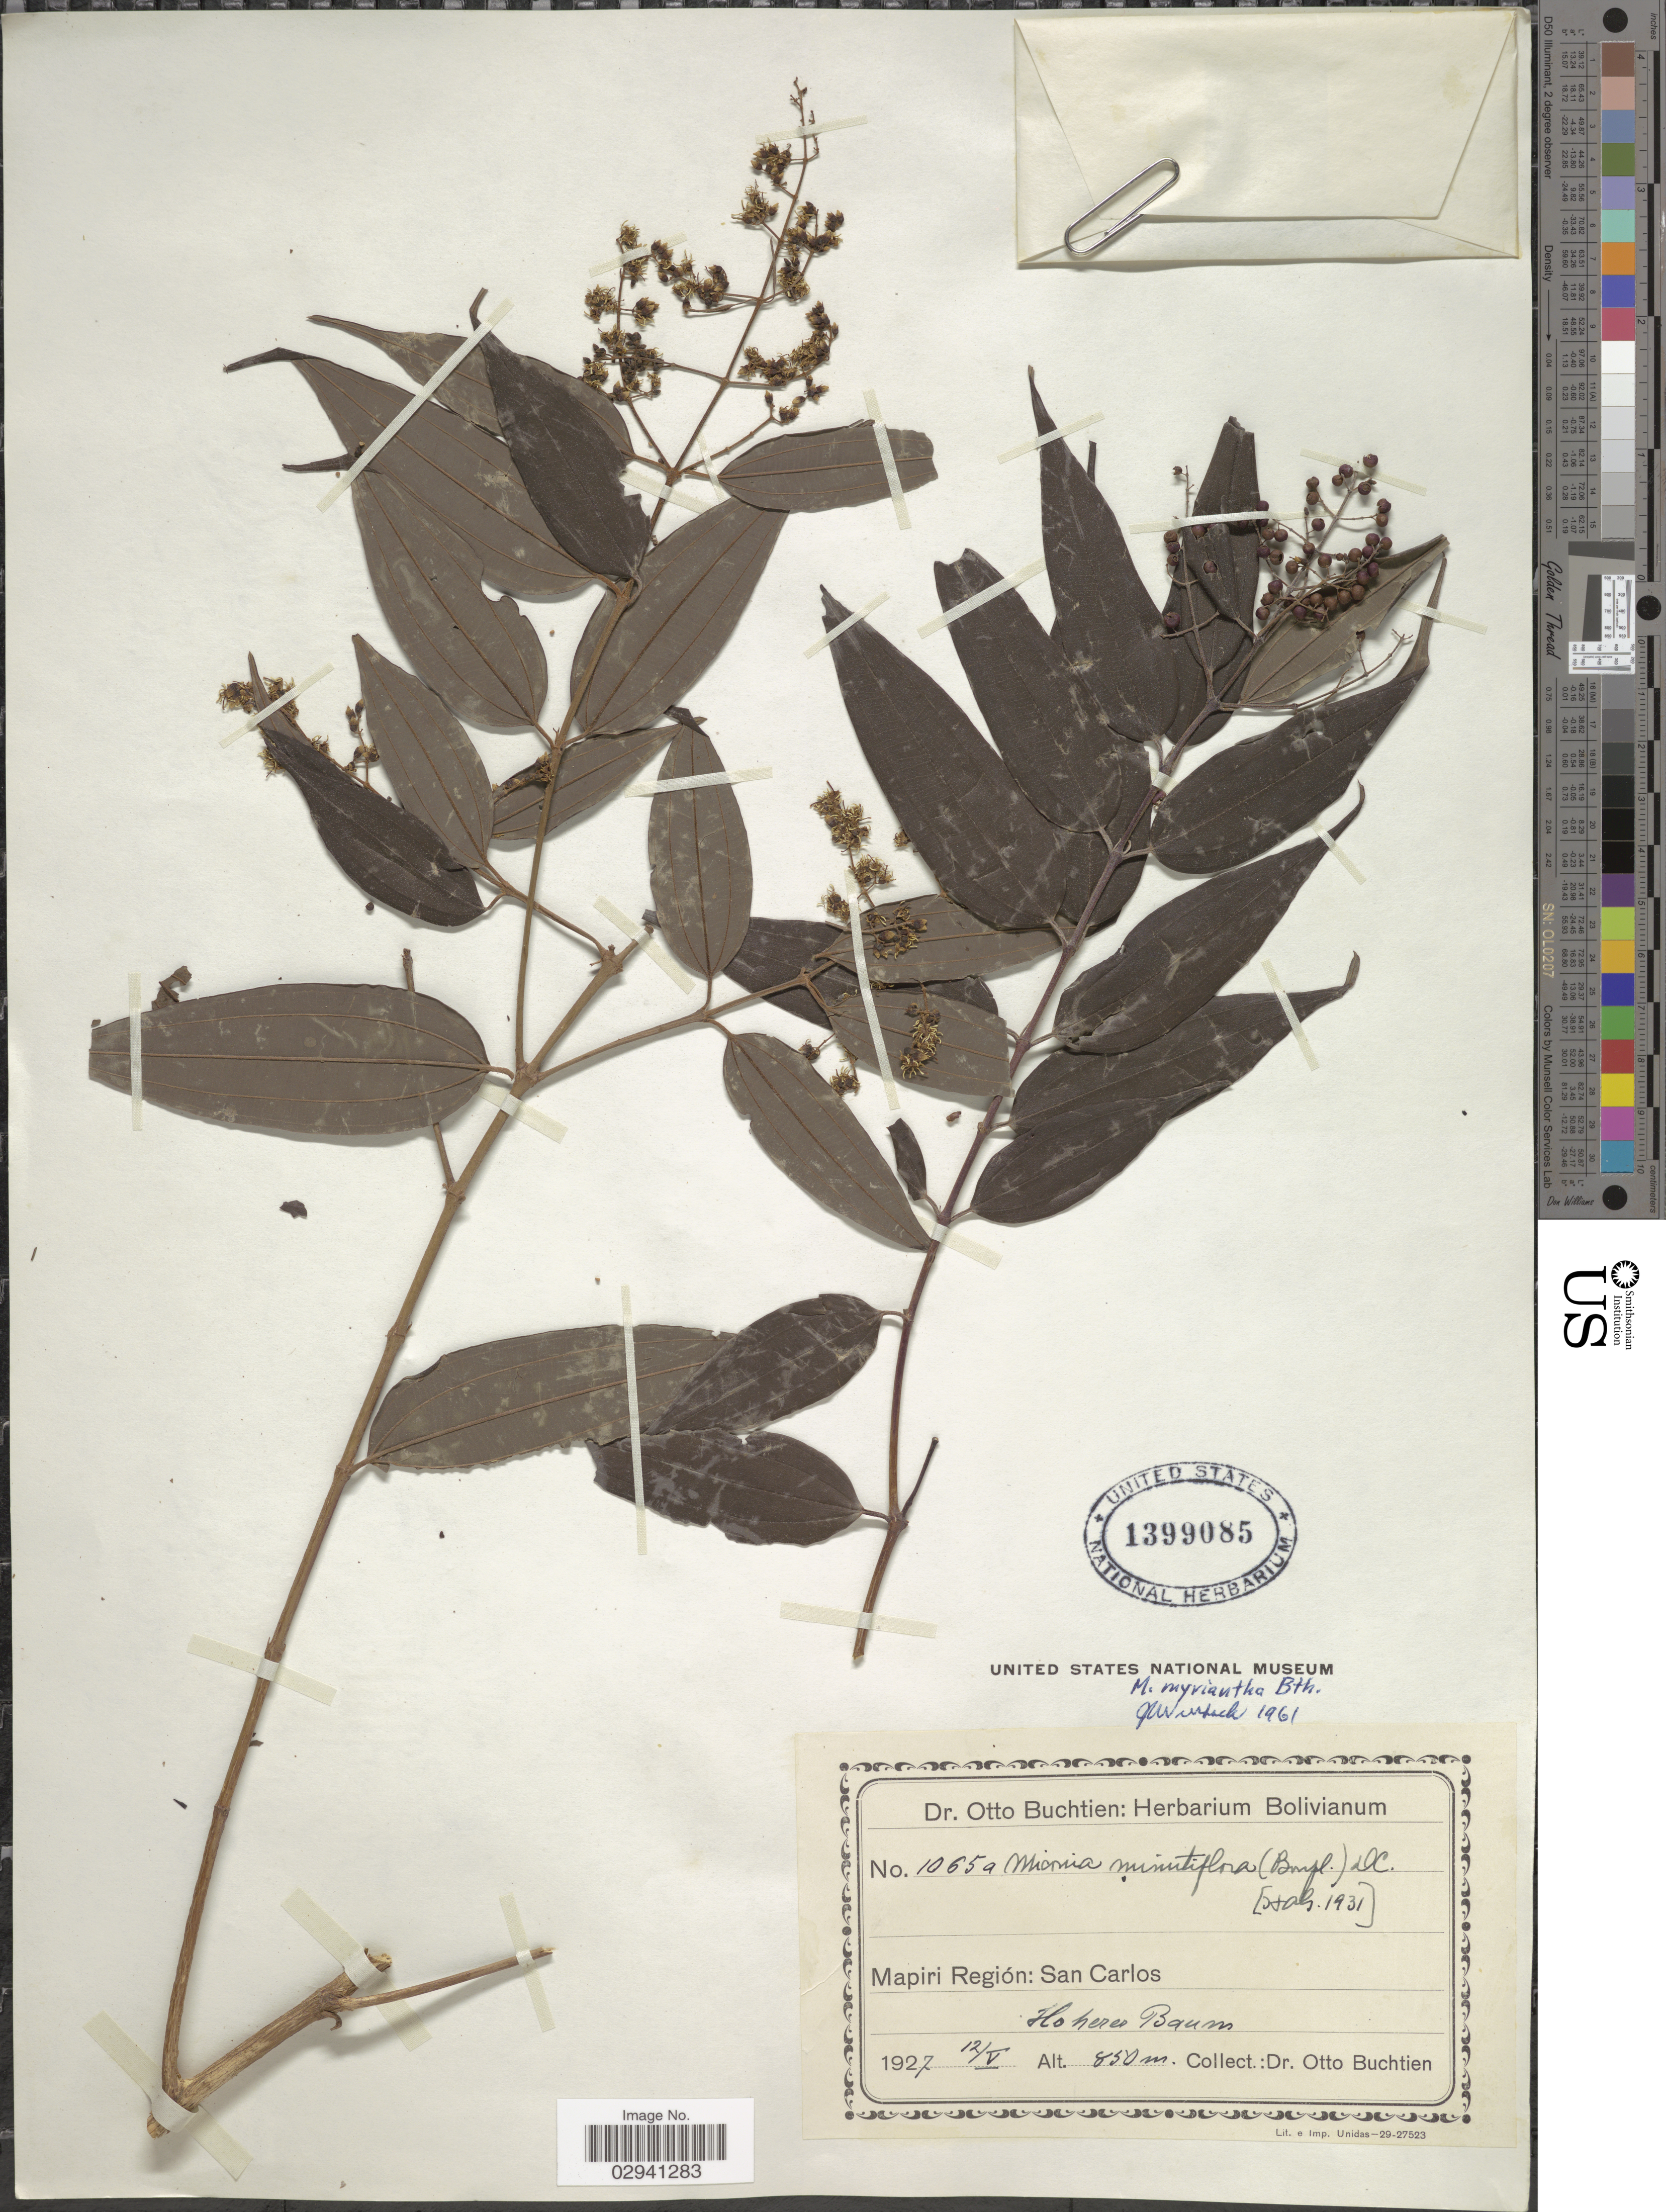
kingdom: Plantae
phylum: Tracheophyta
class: Magnoliopsida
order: Myrtales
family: Melastomataceae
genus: Miconia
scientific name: Miconia myriantha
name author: Benth.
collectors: O. Buchtien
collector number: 1065a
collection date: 1927-05-12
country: Bolivia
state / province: La Paz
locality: Mapiri Región: San Carlos.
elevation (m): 850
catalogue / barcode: US 1399085